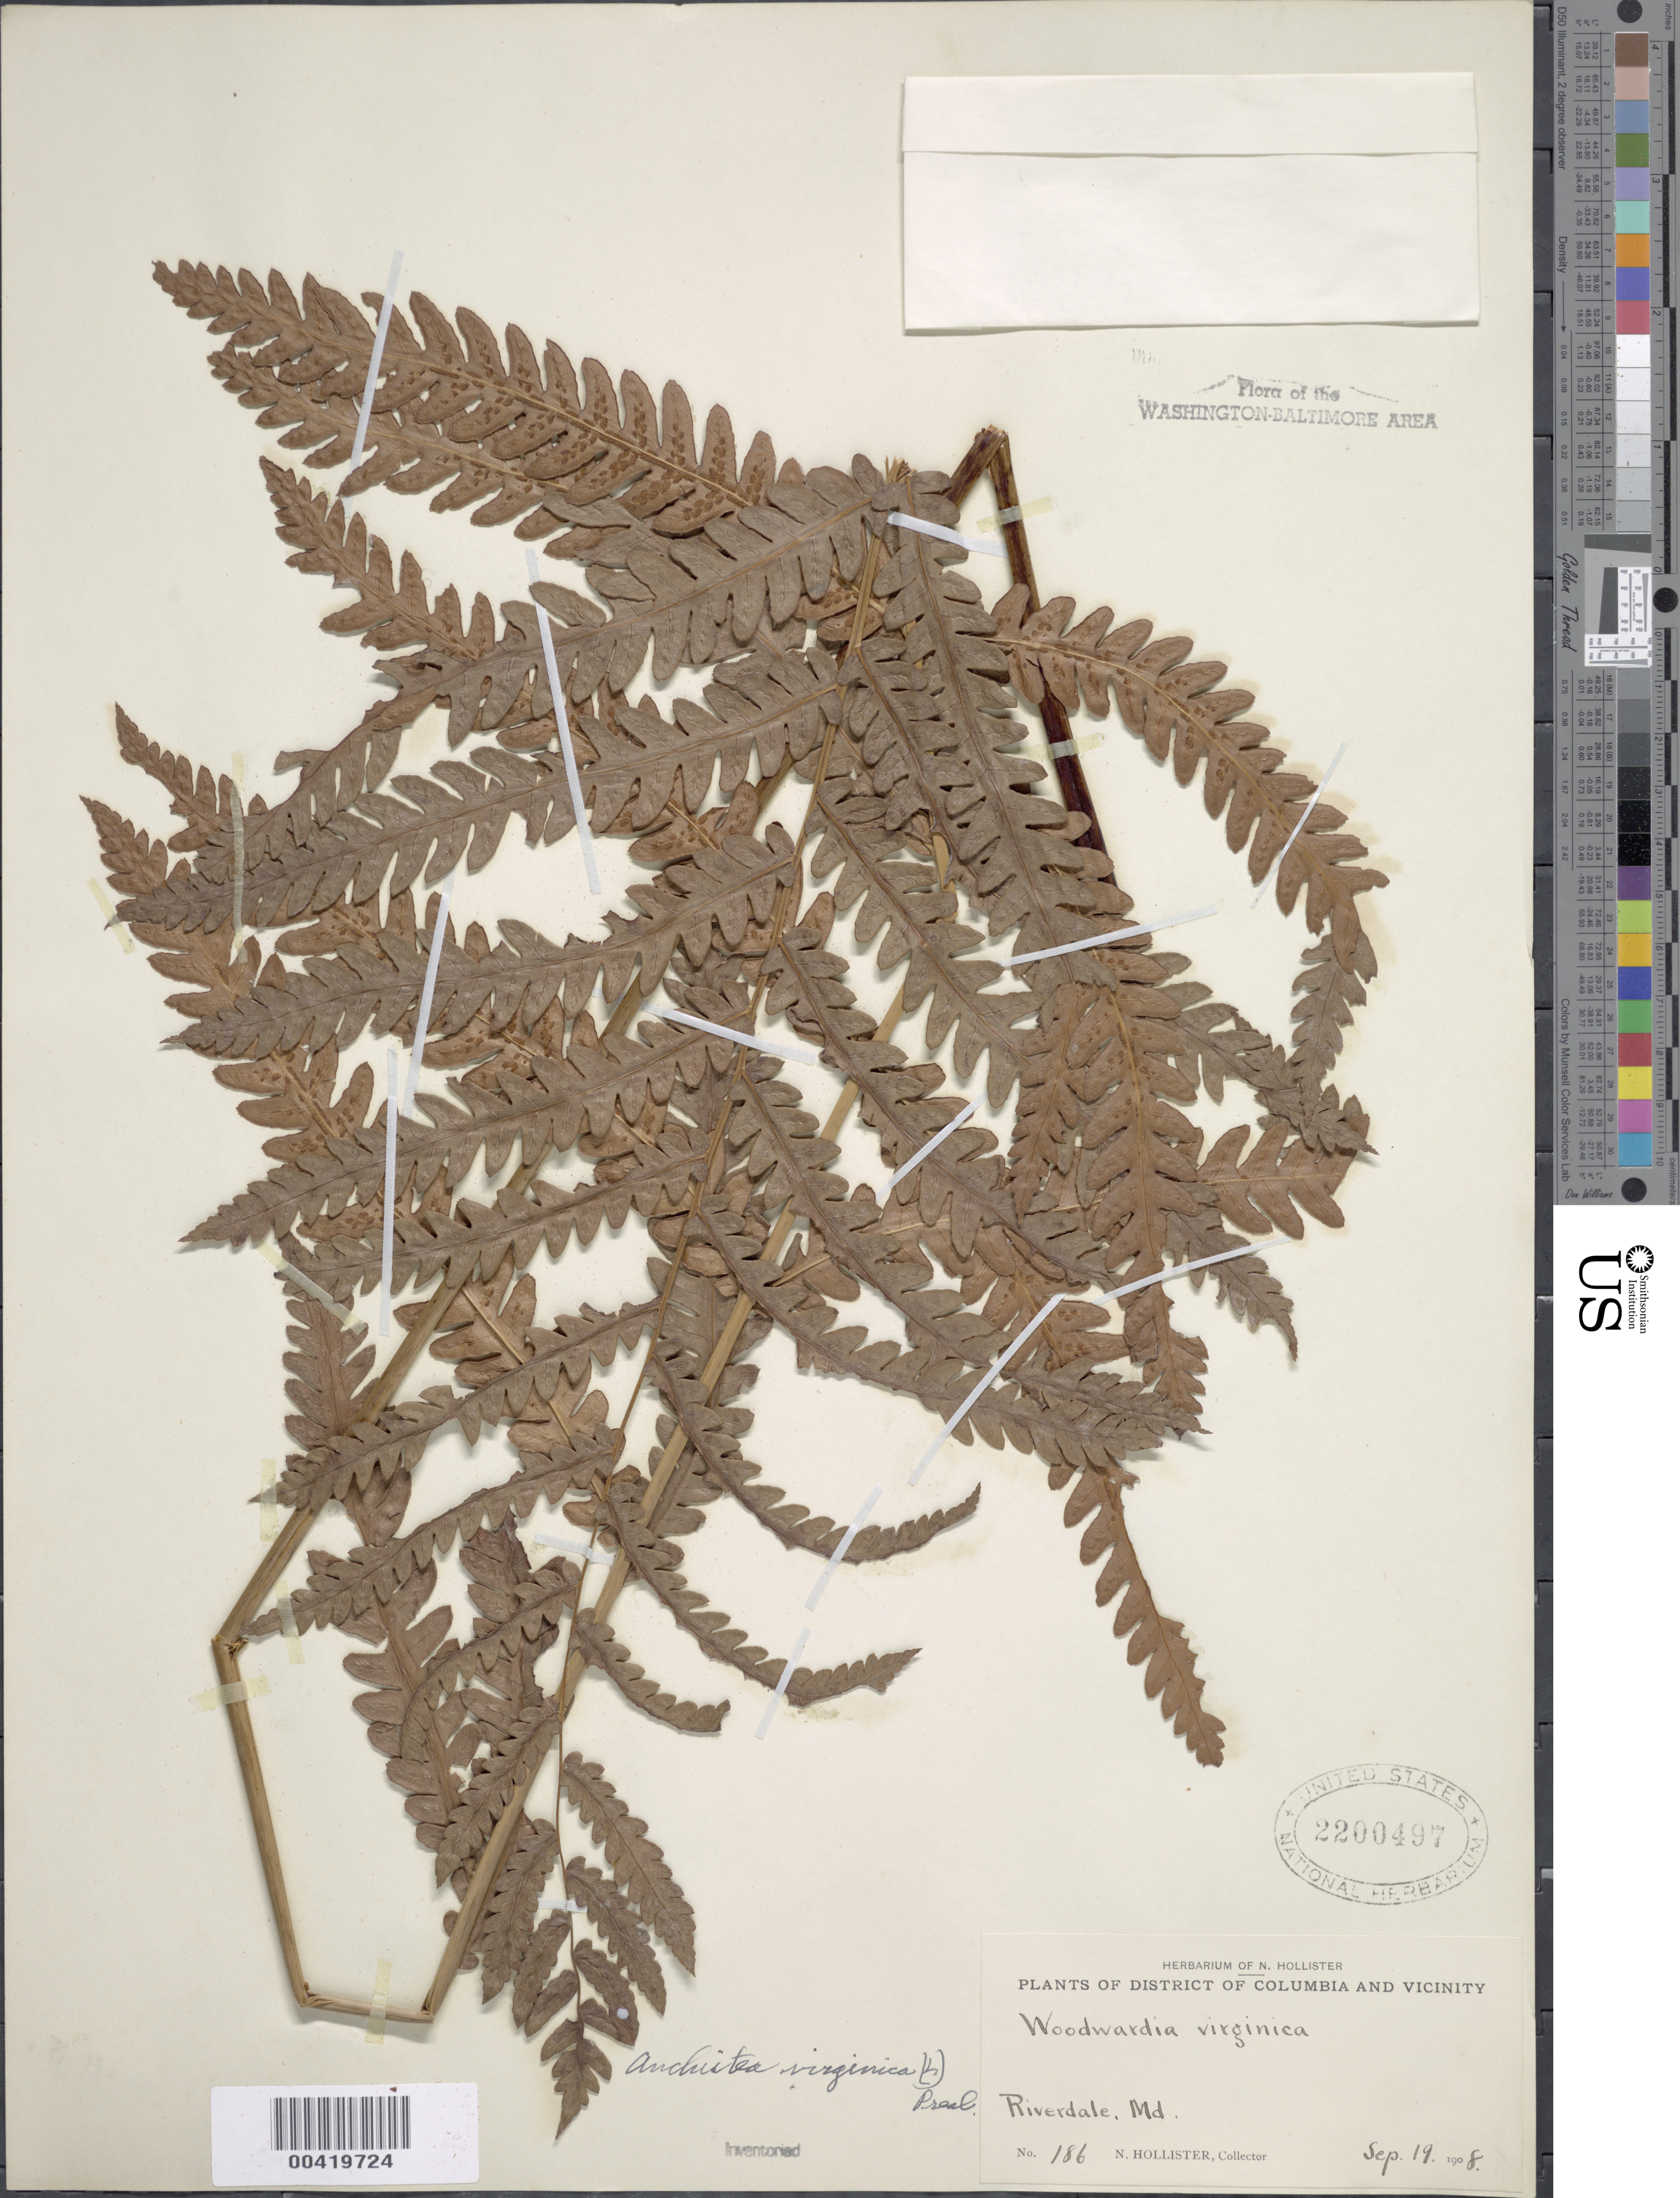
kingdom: Plantae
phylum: Tracheophyta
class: Polypodiopsida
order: Polypodiales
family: Blechnaceae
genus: Woodwardia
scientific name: Woodwardia virginica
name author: (L.) R.M. Sm.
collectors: N. Hollister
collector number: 186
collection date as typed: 19 Sep 1908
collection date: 1908-09-19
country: United States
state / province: Maryland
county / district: Prince George's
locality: Riverdale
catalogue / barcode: US 2200497